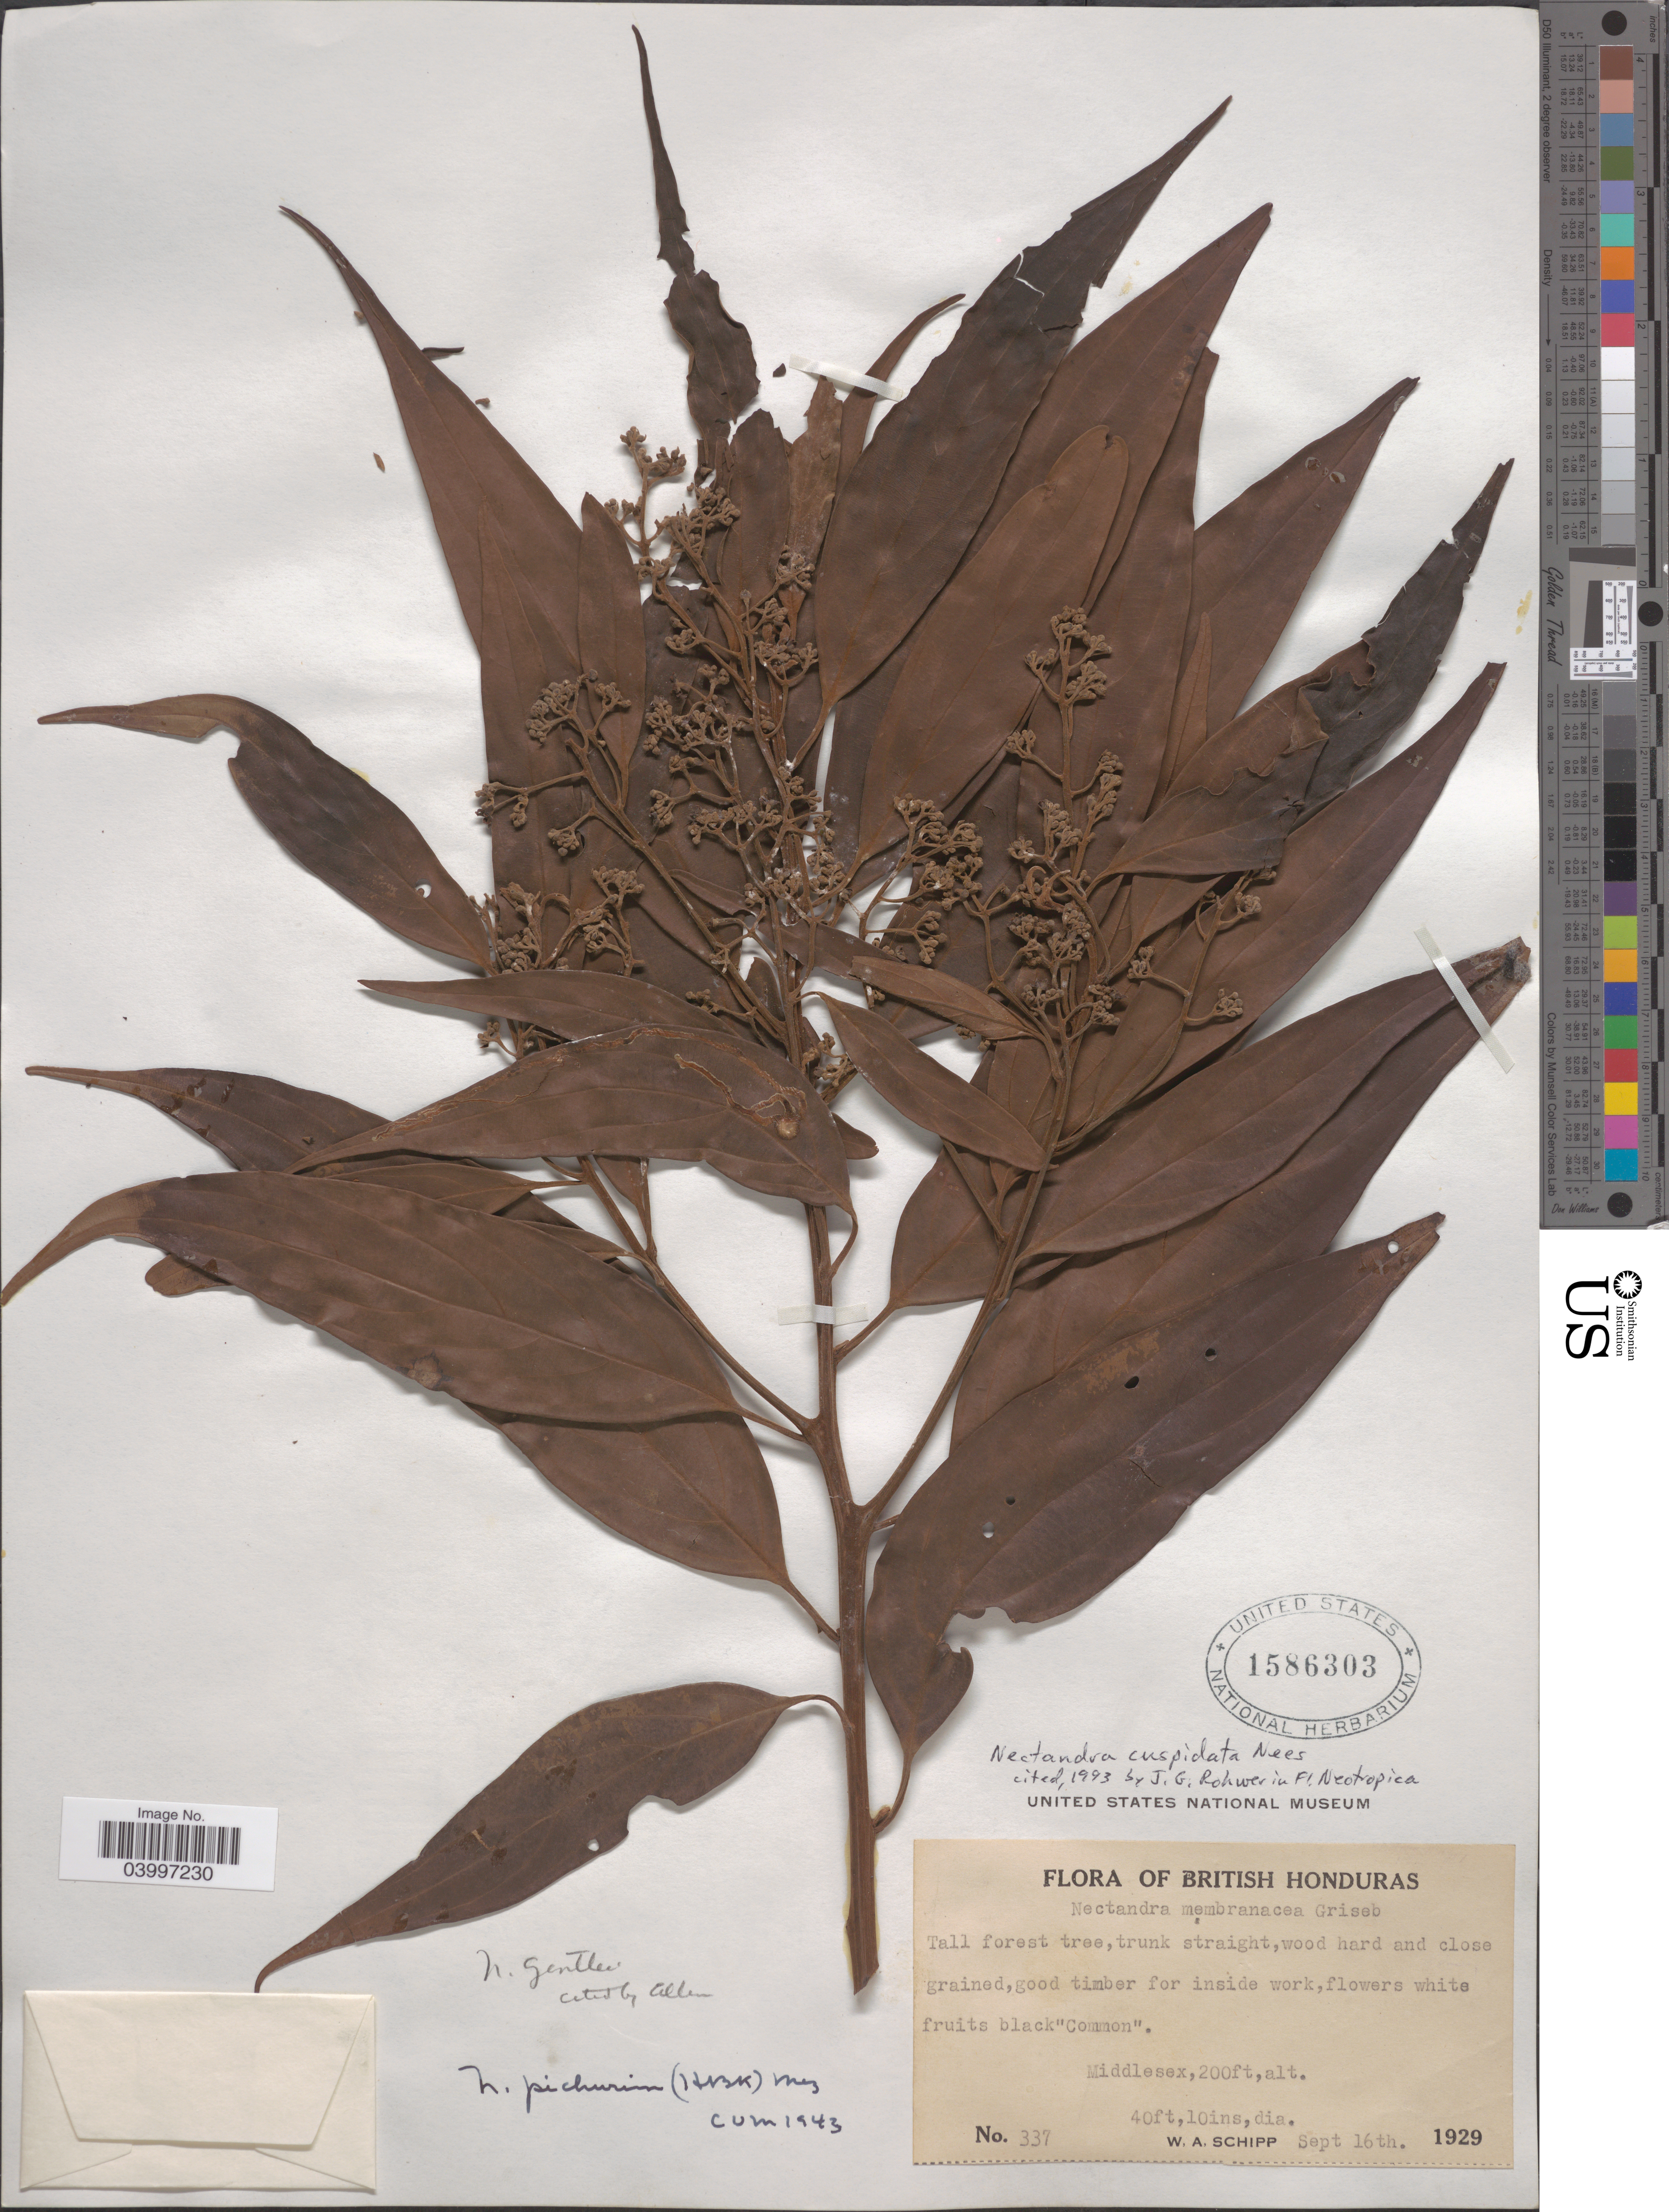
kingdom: Plantae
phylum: Tracheophyta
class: Magnoliopsida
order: Laurales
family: Lauraceae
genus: Nectandra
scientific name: Nectandra cuspidata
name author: Nees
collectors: W. Schipp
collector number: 337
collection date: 1929-09-16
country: Belize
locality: British Honduras. Middlesex.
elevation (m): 61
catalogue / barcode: US 1586303